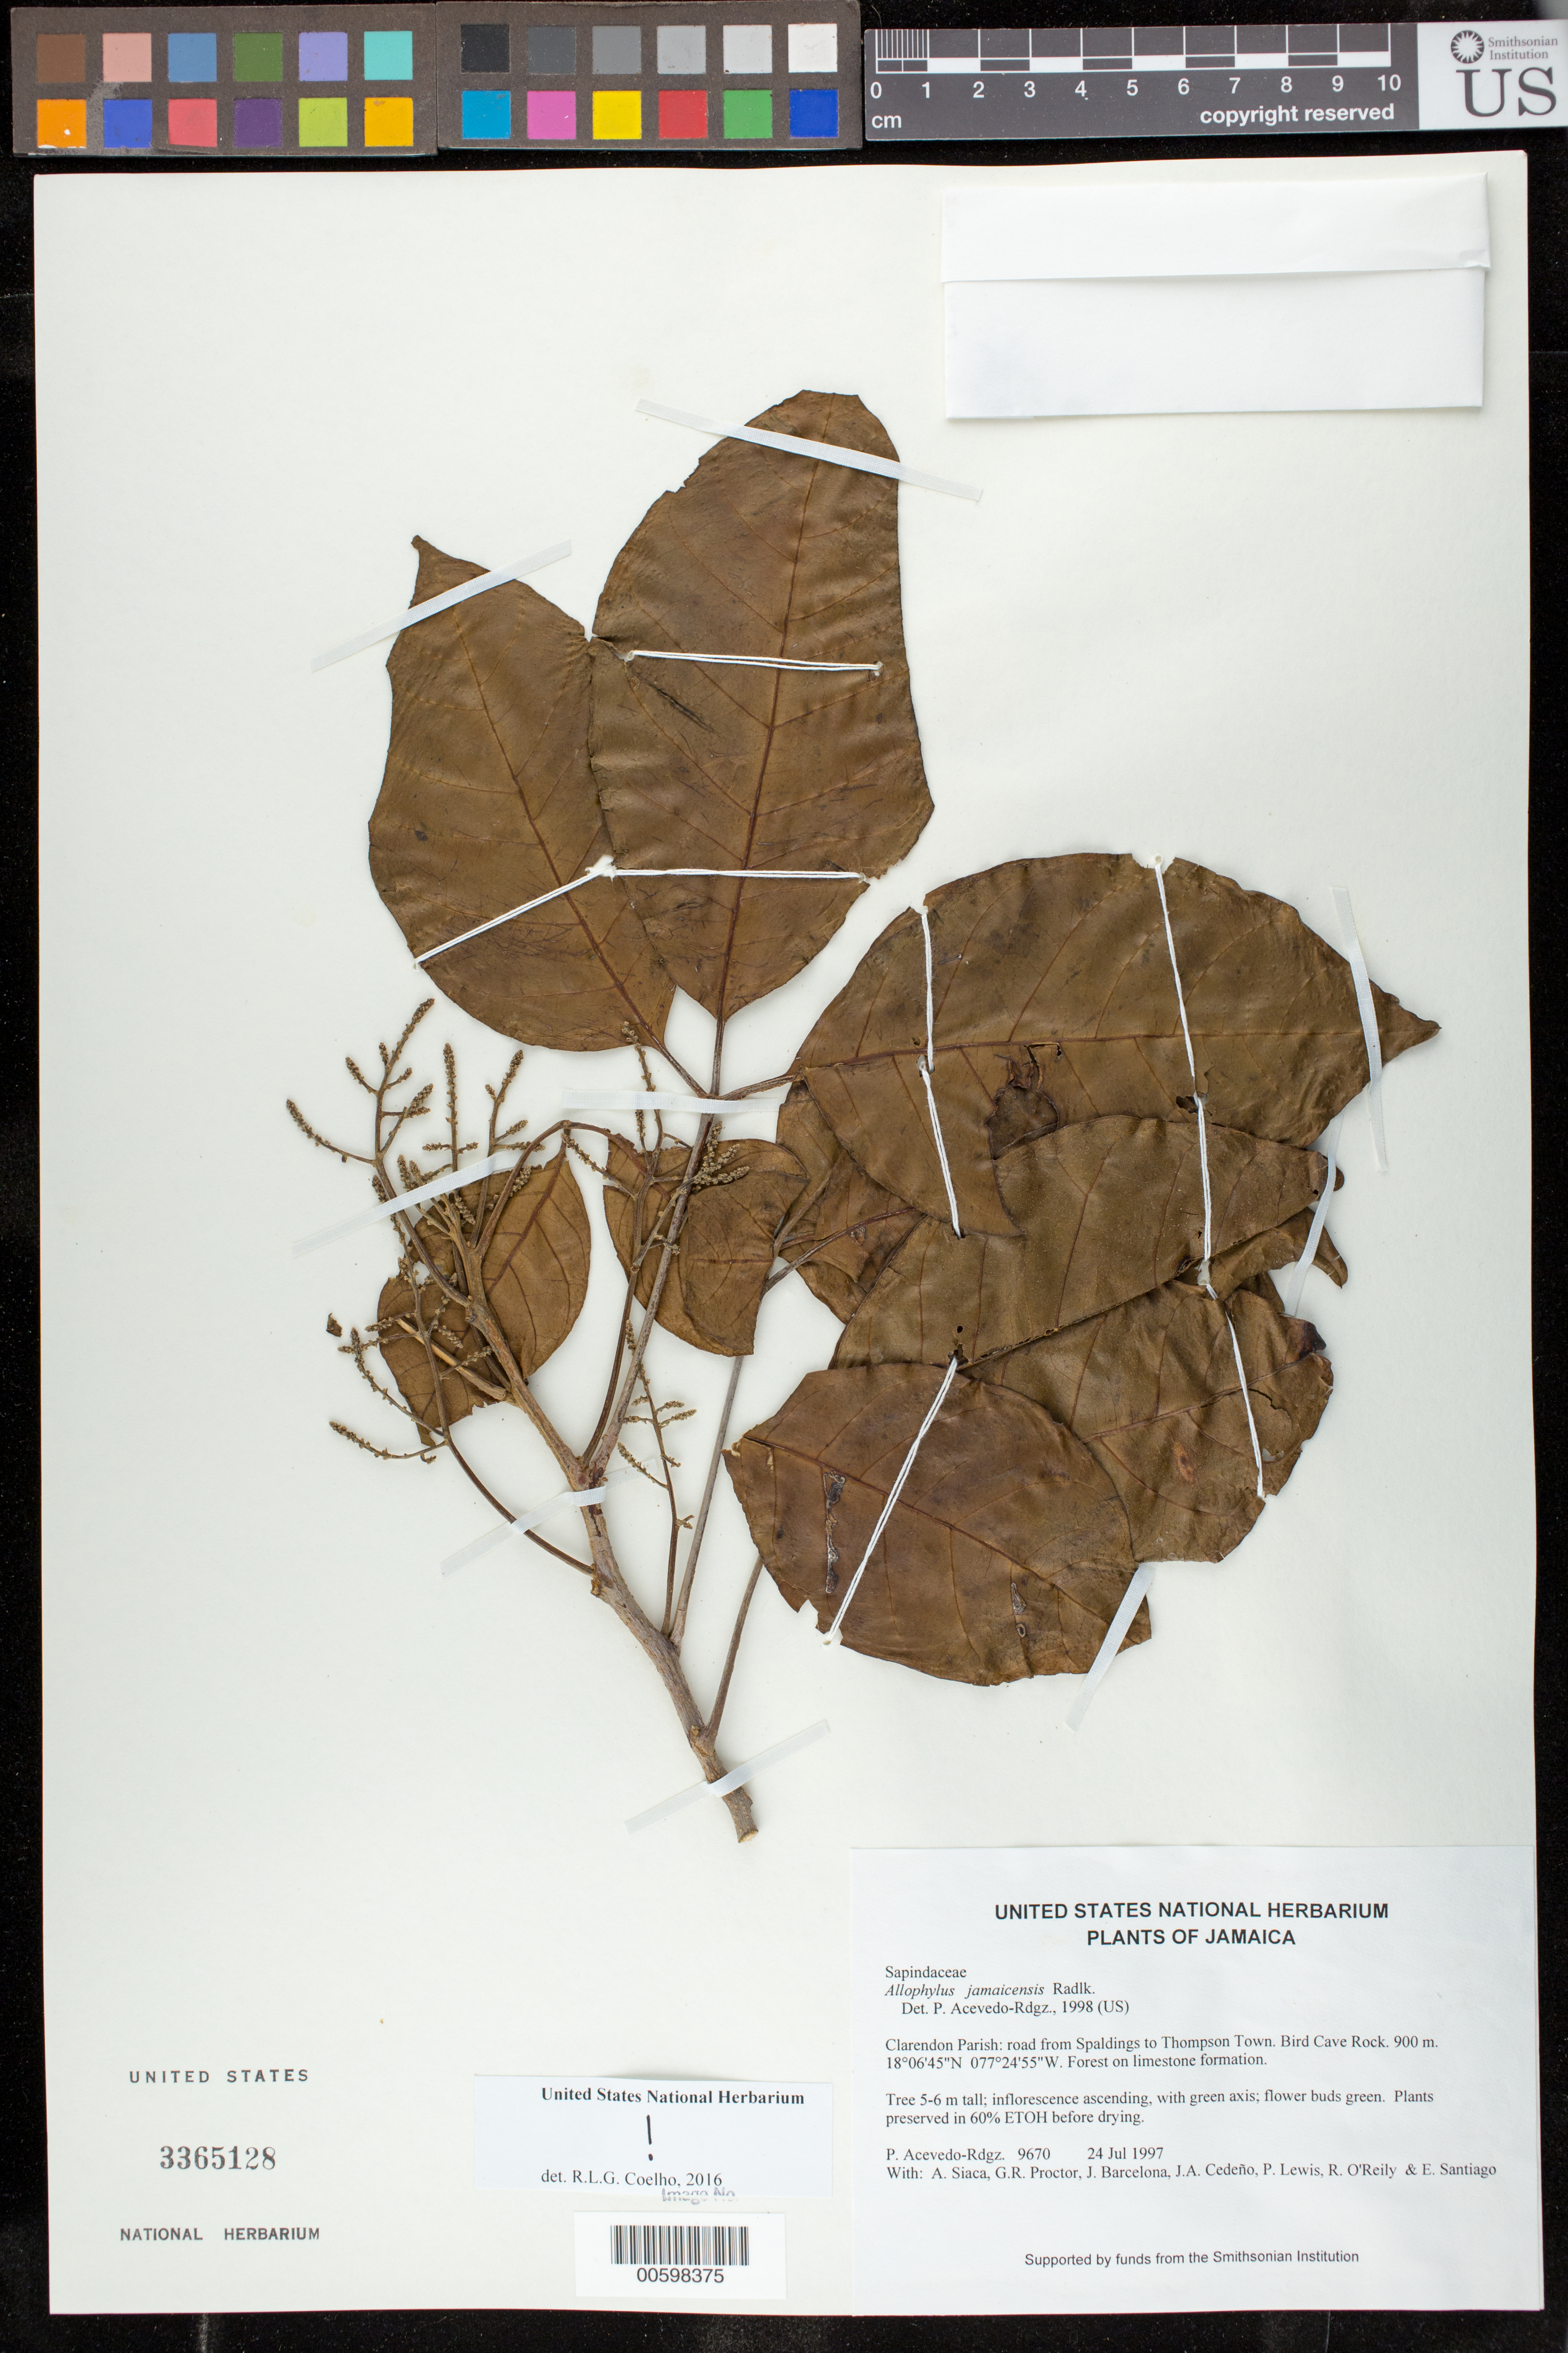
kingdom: Plantae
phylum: Tracheophyta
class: Magnoliopsida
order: Sapindales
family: Sapindaceae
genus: Allophylus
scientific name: Allophylus jamaicensis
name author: Radlk.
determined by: Coelho, Rubens L. G.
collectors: P. Acevedo-Rodr., A. Siaca, G. R. Proctor, J. Barcelona, J. A. Cedeño M., P. Lewis & R. O'Reilly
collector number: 9670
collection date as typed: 24 Jul 1997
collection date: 1997-07-24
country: Jamaica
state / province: Clarendon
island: Jamaica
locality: Clarendon Parish: road from Spaldings to Thompson Town. Bird Cave Rock.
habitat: Forest on limestone formation.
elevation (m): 900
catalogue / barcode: US 3365128